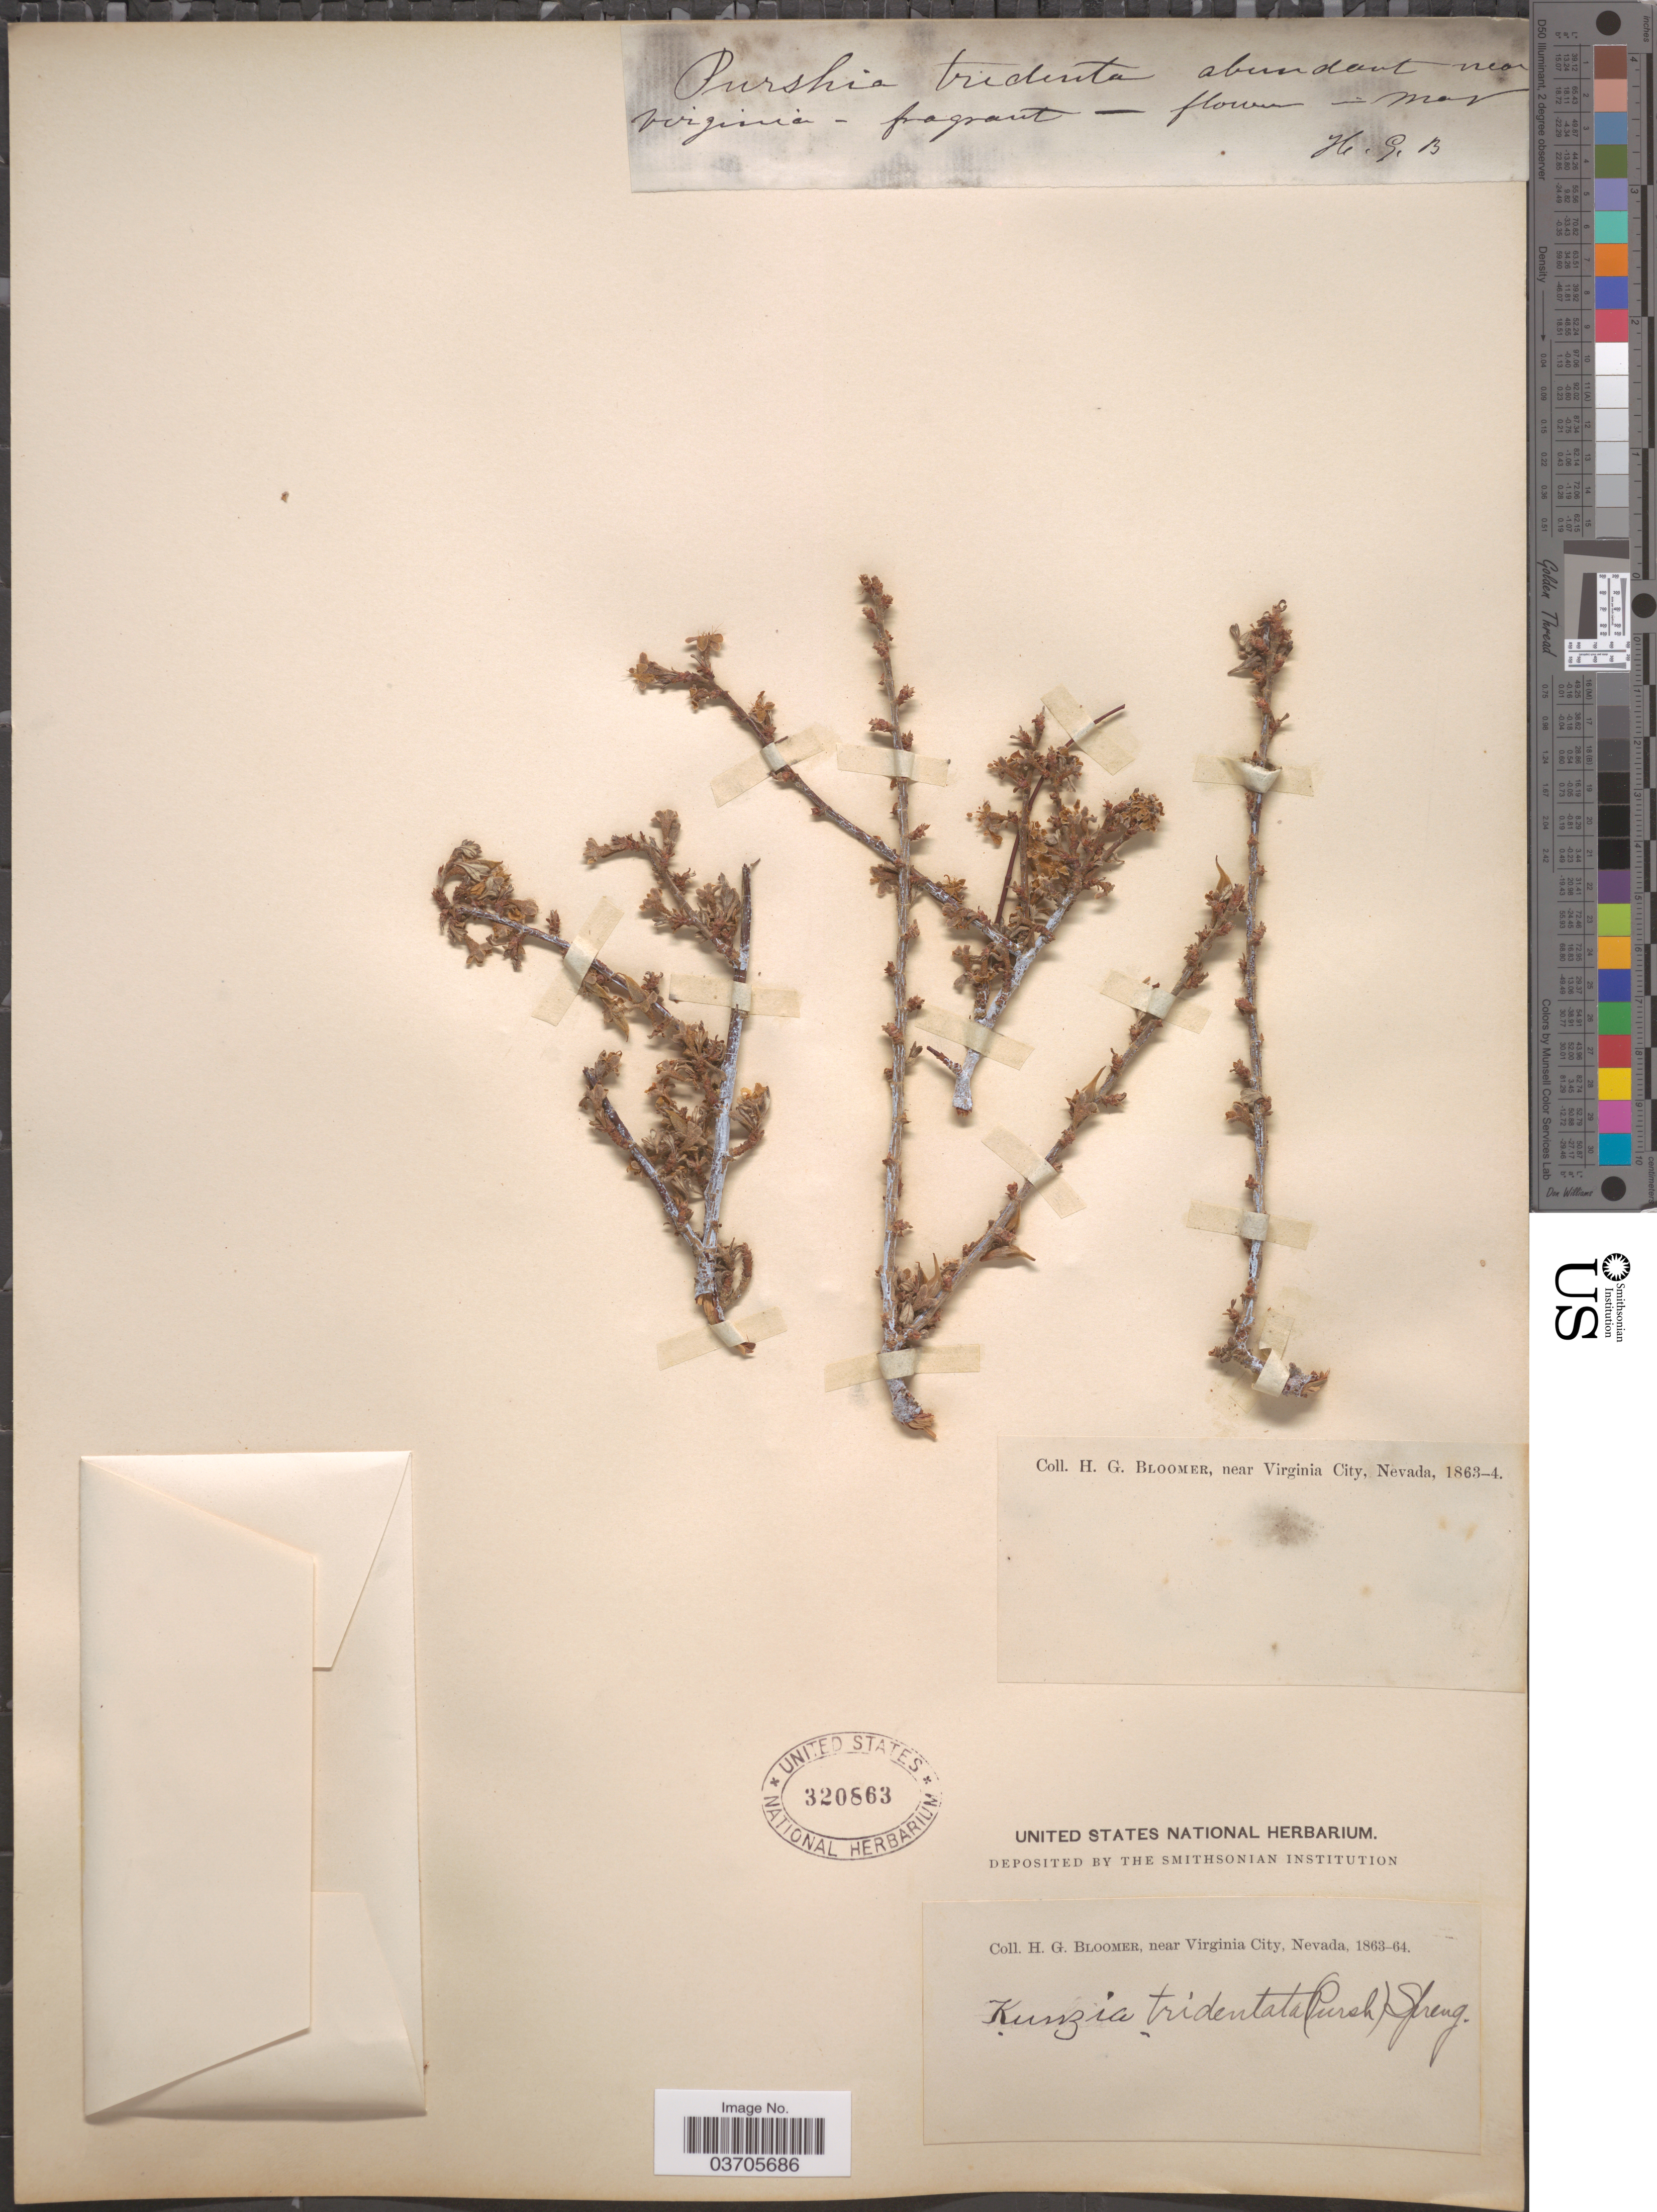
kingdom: Plantae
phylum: Tracheophyta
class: Magnoliopsida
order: Rosales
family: Rosaceae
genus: Purshia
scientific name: Purshia tridentata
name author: (Pursh) DC.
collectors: H. Bloomer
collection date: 1863/1864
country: United States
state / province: Nevada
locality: Near Virginia City.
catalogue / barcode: US 320863